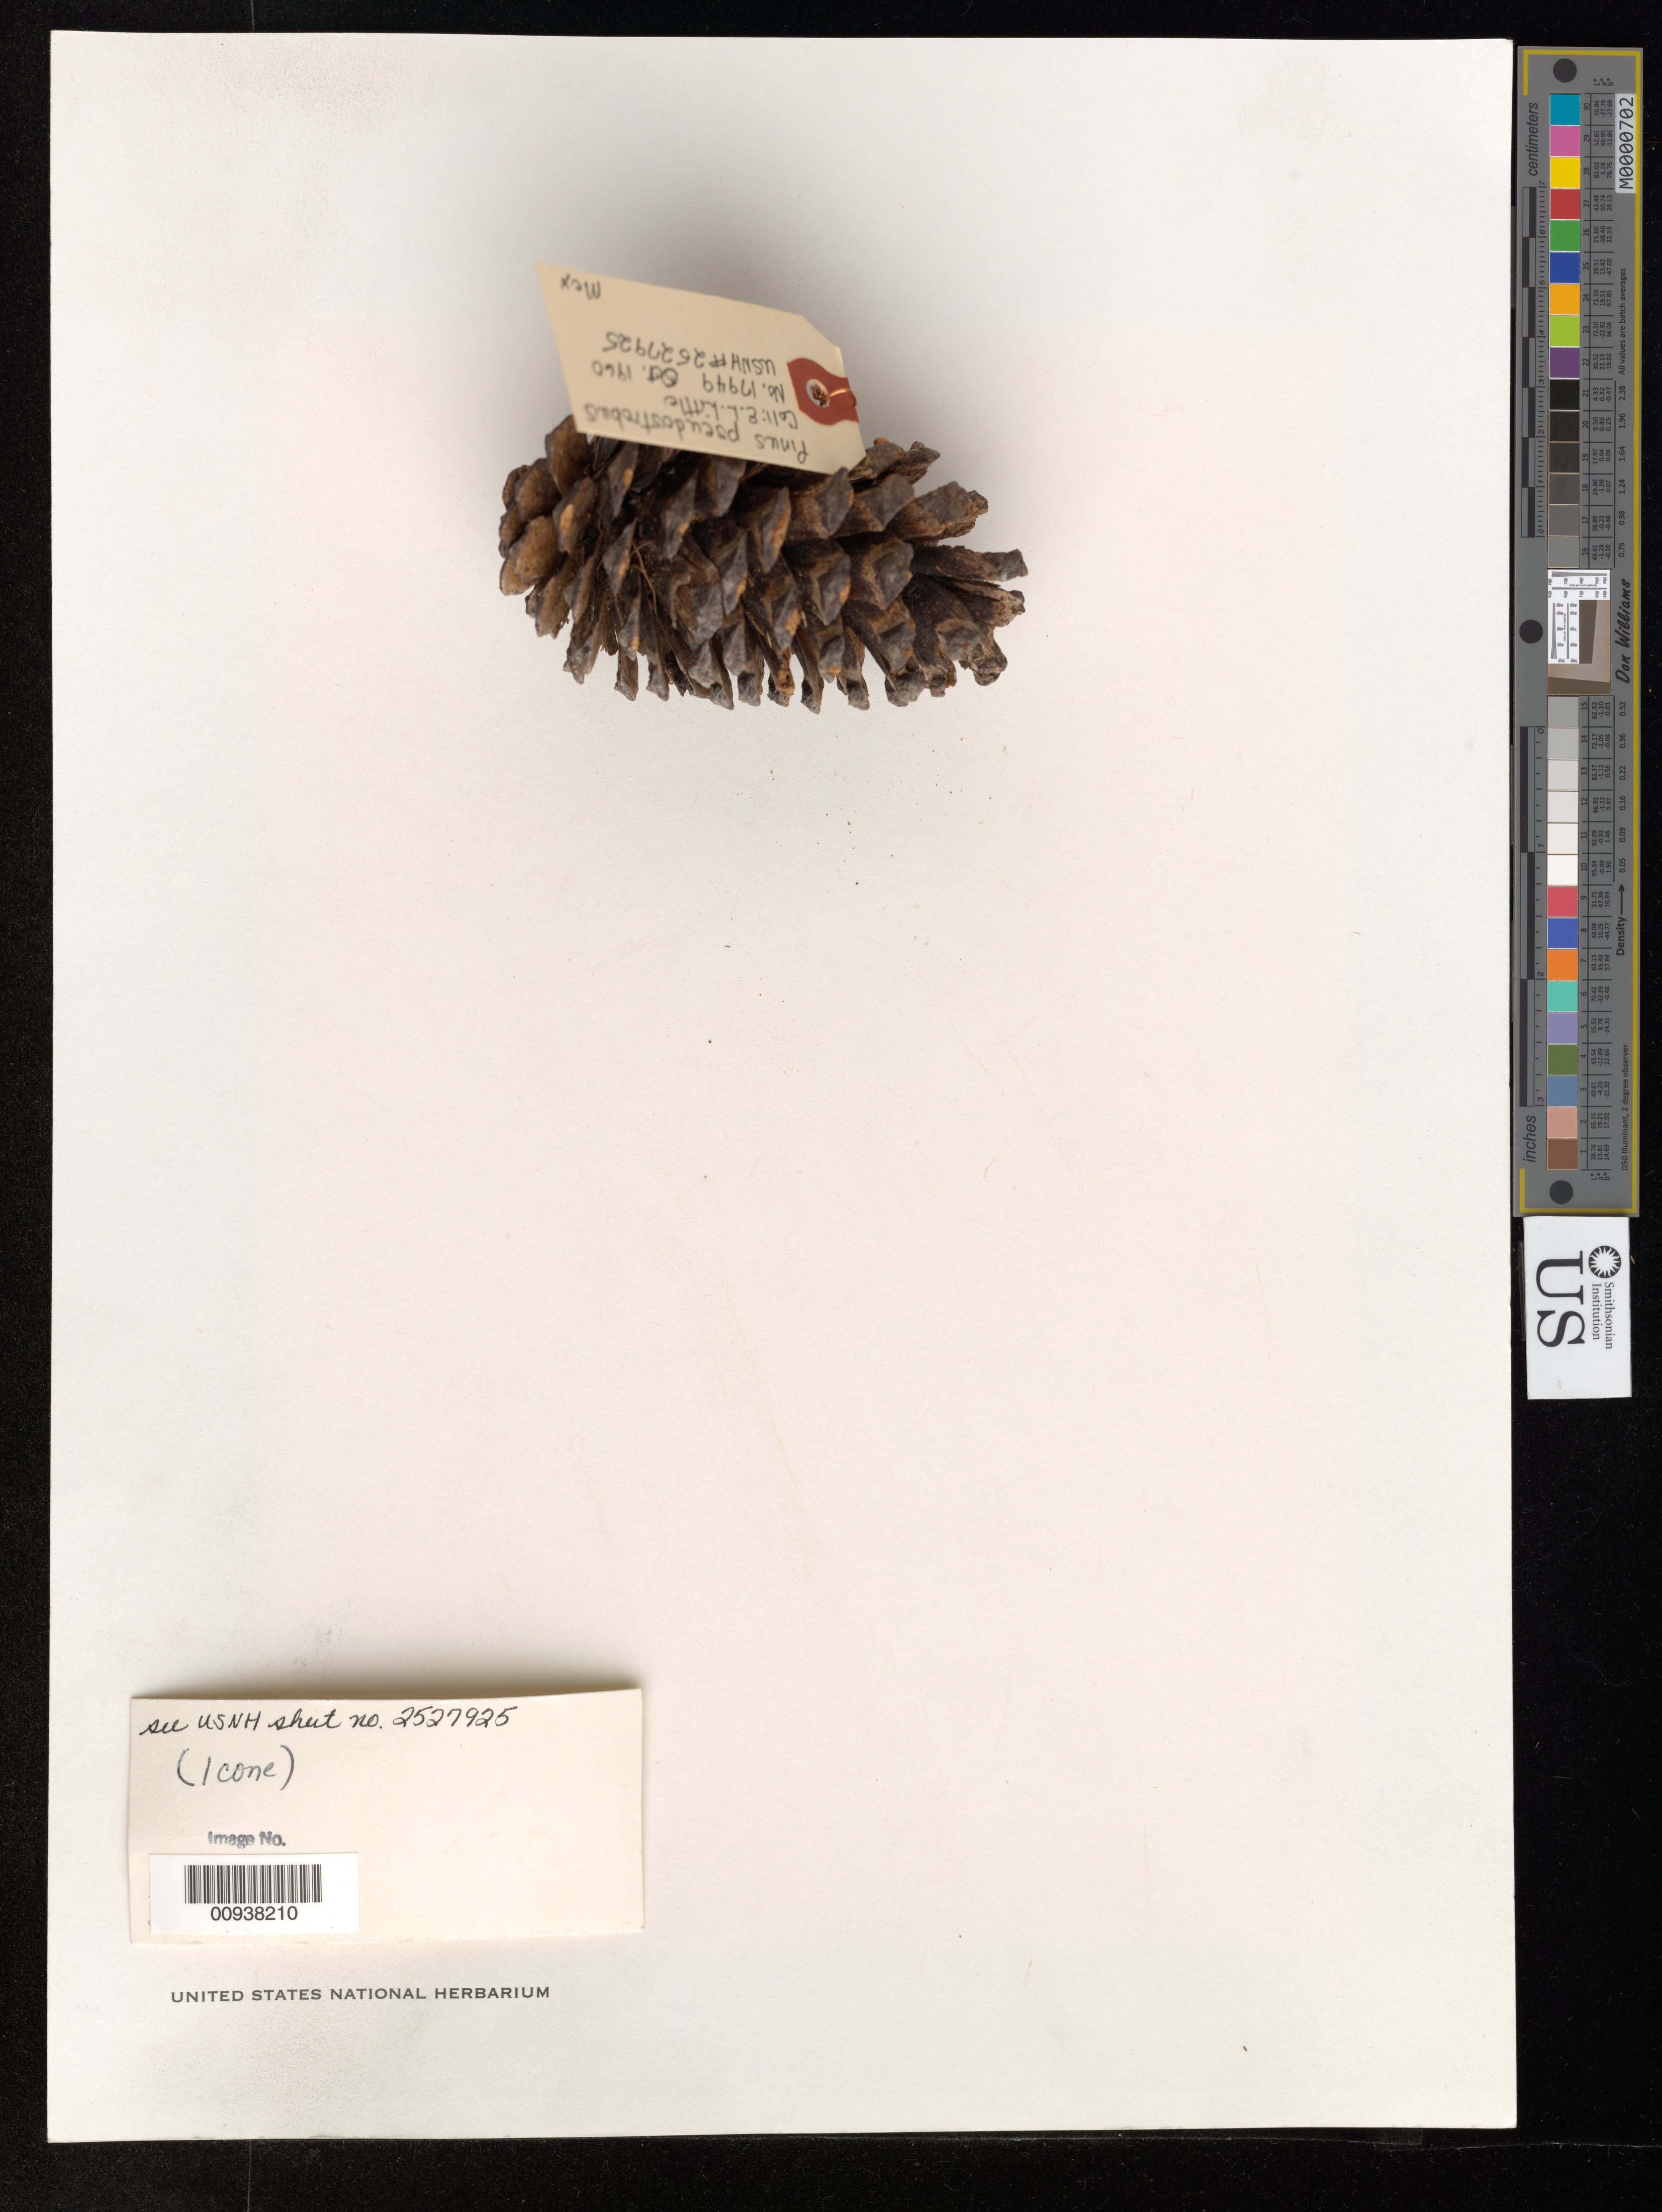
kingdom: Plantae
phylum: Tracheophyta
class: Pinopsida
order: Pinales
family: Pinaceae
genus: Pinus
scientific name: Pinus pseudostrobus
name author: Lindl.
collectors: E. L. Little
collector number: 17949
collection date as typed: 13 Oct 1960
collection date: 1960-10-13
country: Mexico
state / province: Oaxaca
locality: About 100 km. NE of Oaxaca, Edo. Oaxaca.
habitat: Pine forest.